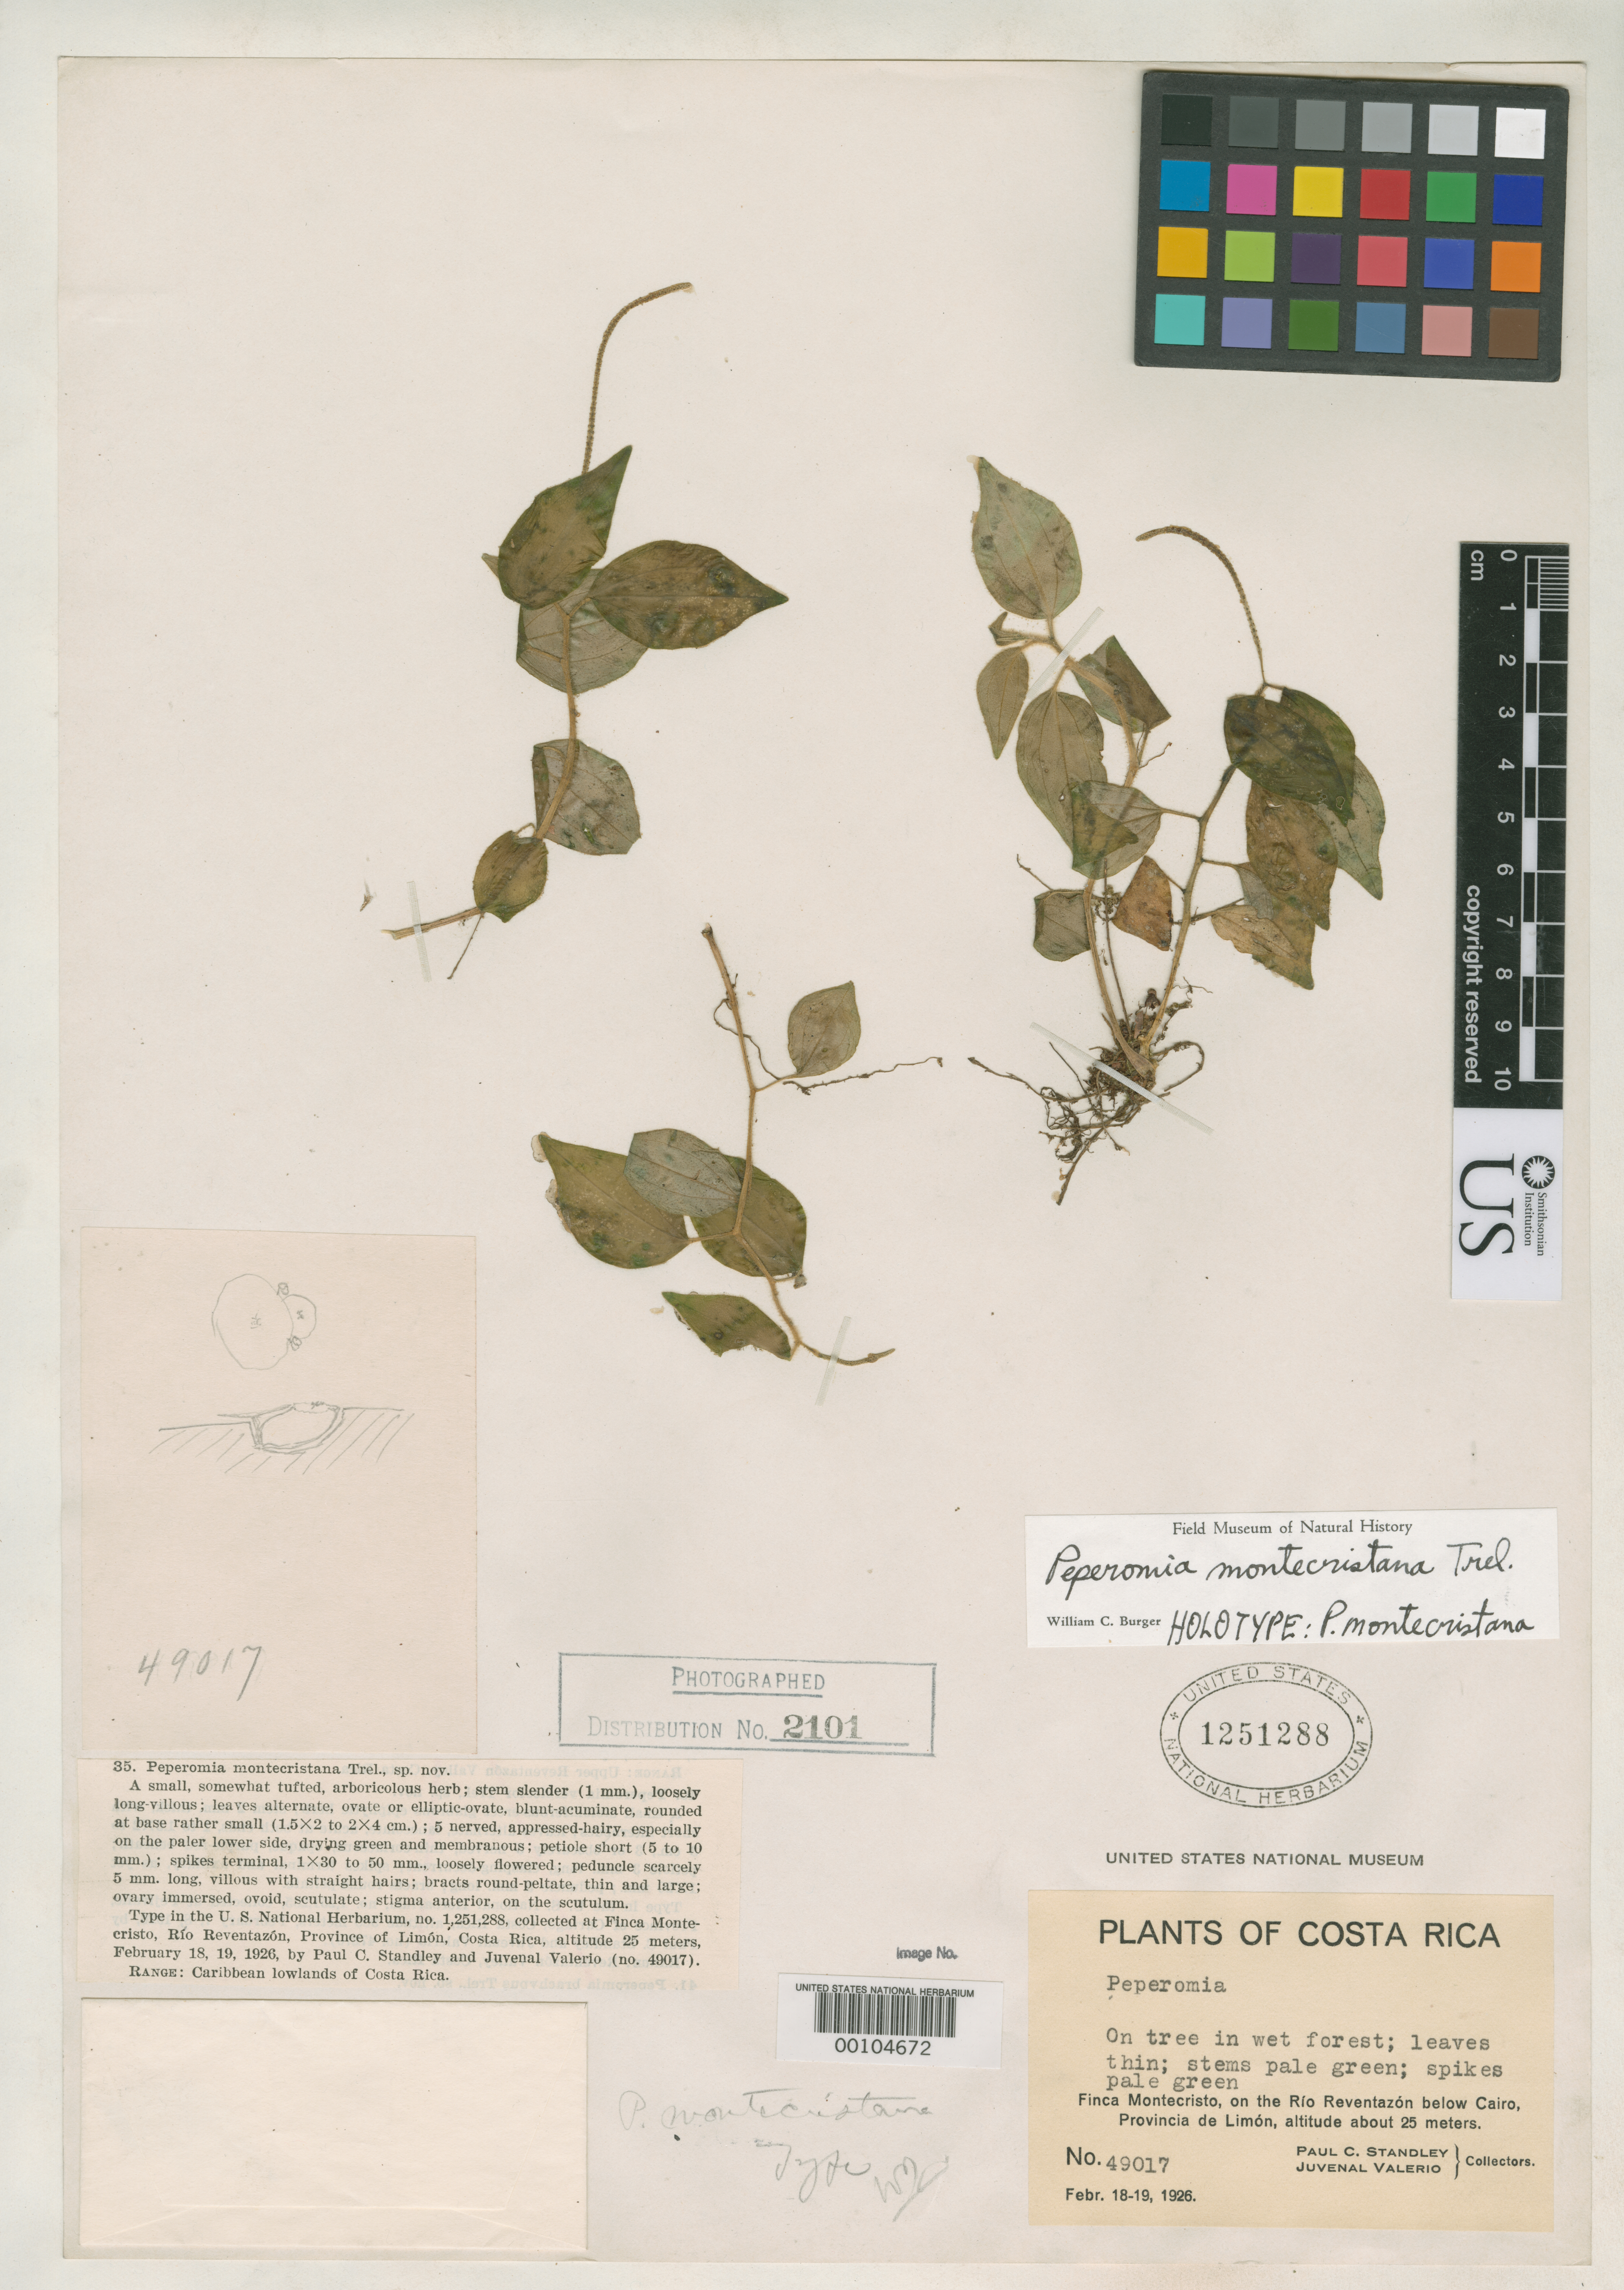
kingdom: Plantae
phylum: Tracheophyta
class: Magnoliopsida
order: Piperales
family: Piperaceae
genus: Peperomia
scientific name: Peperomia montecristana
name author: Trel.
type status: Holotype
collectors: P. C. Standley & J. Valerio R.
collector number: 49017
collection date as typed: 18 Feb 1926 to 19 Feb 1926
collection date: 1926-02-18/1926-02-19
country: Costa Rica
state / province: Limón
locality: Finca Montecristo, on Rio Reventazon.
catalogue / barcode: US 1251288